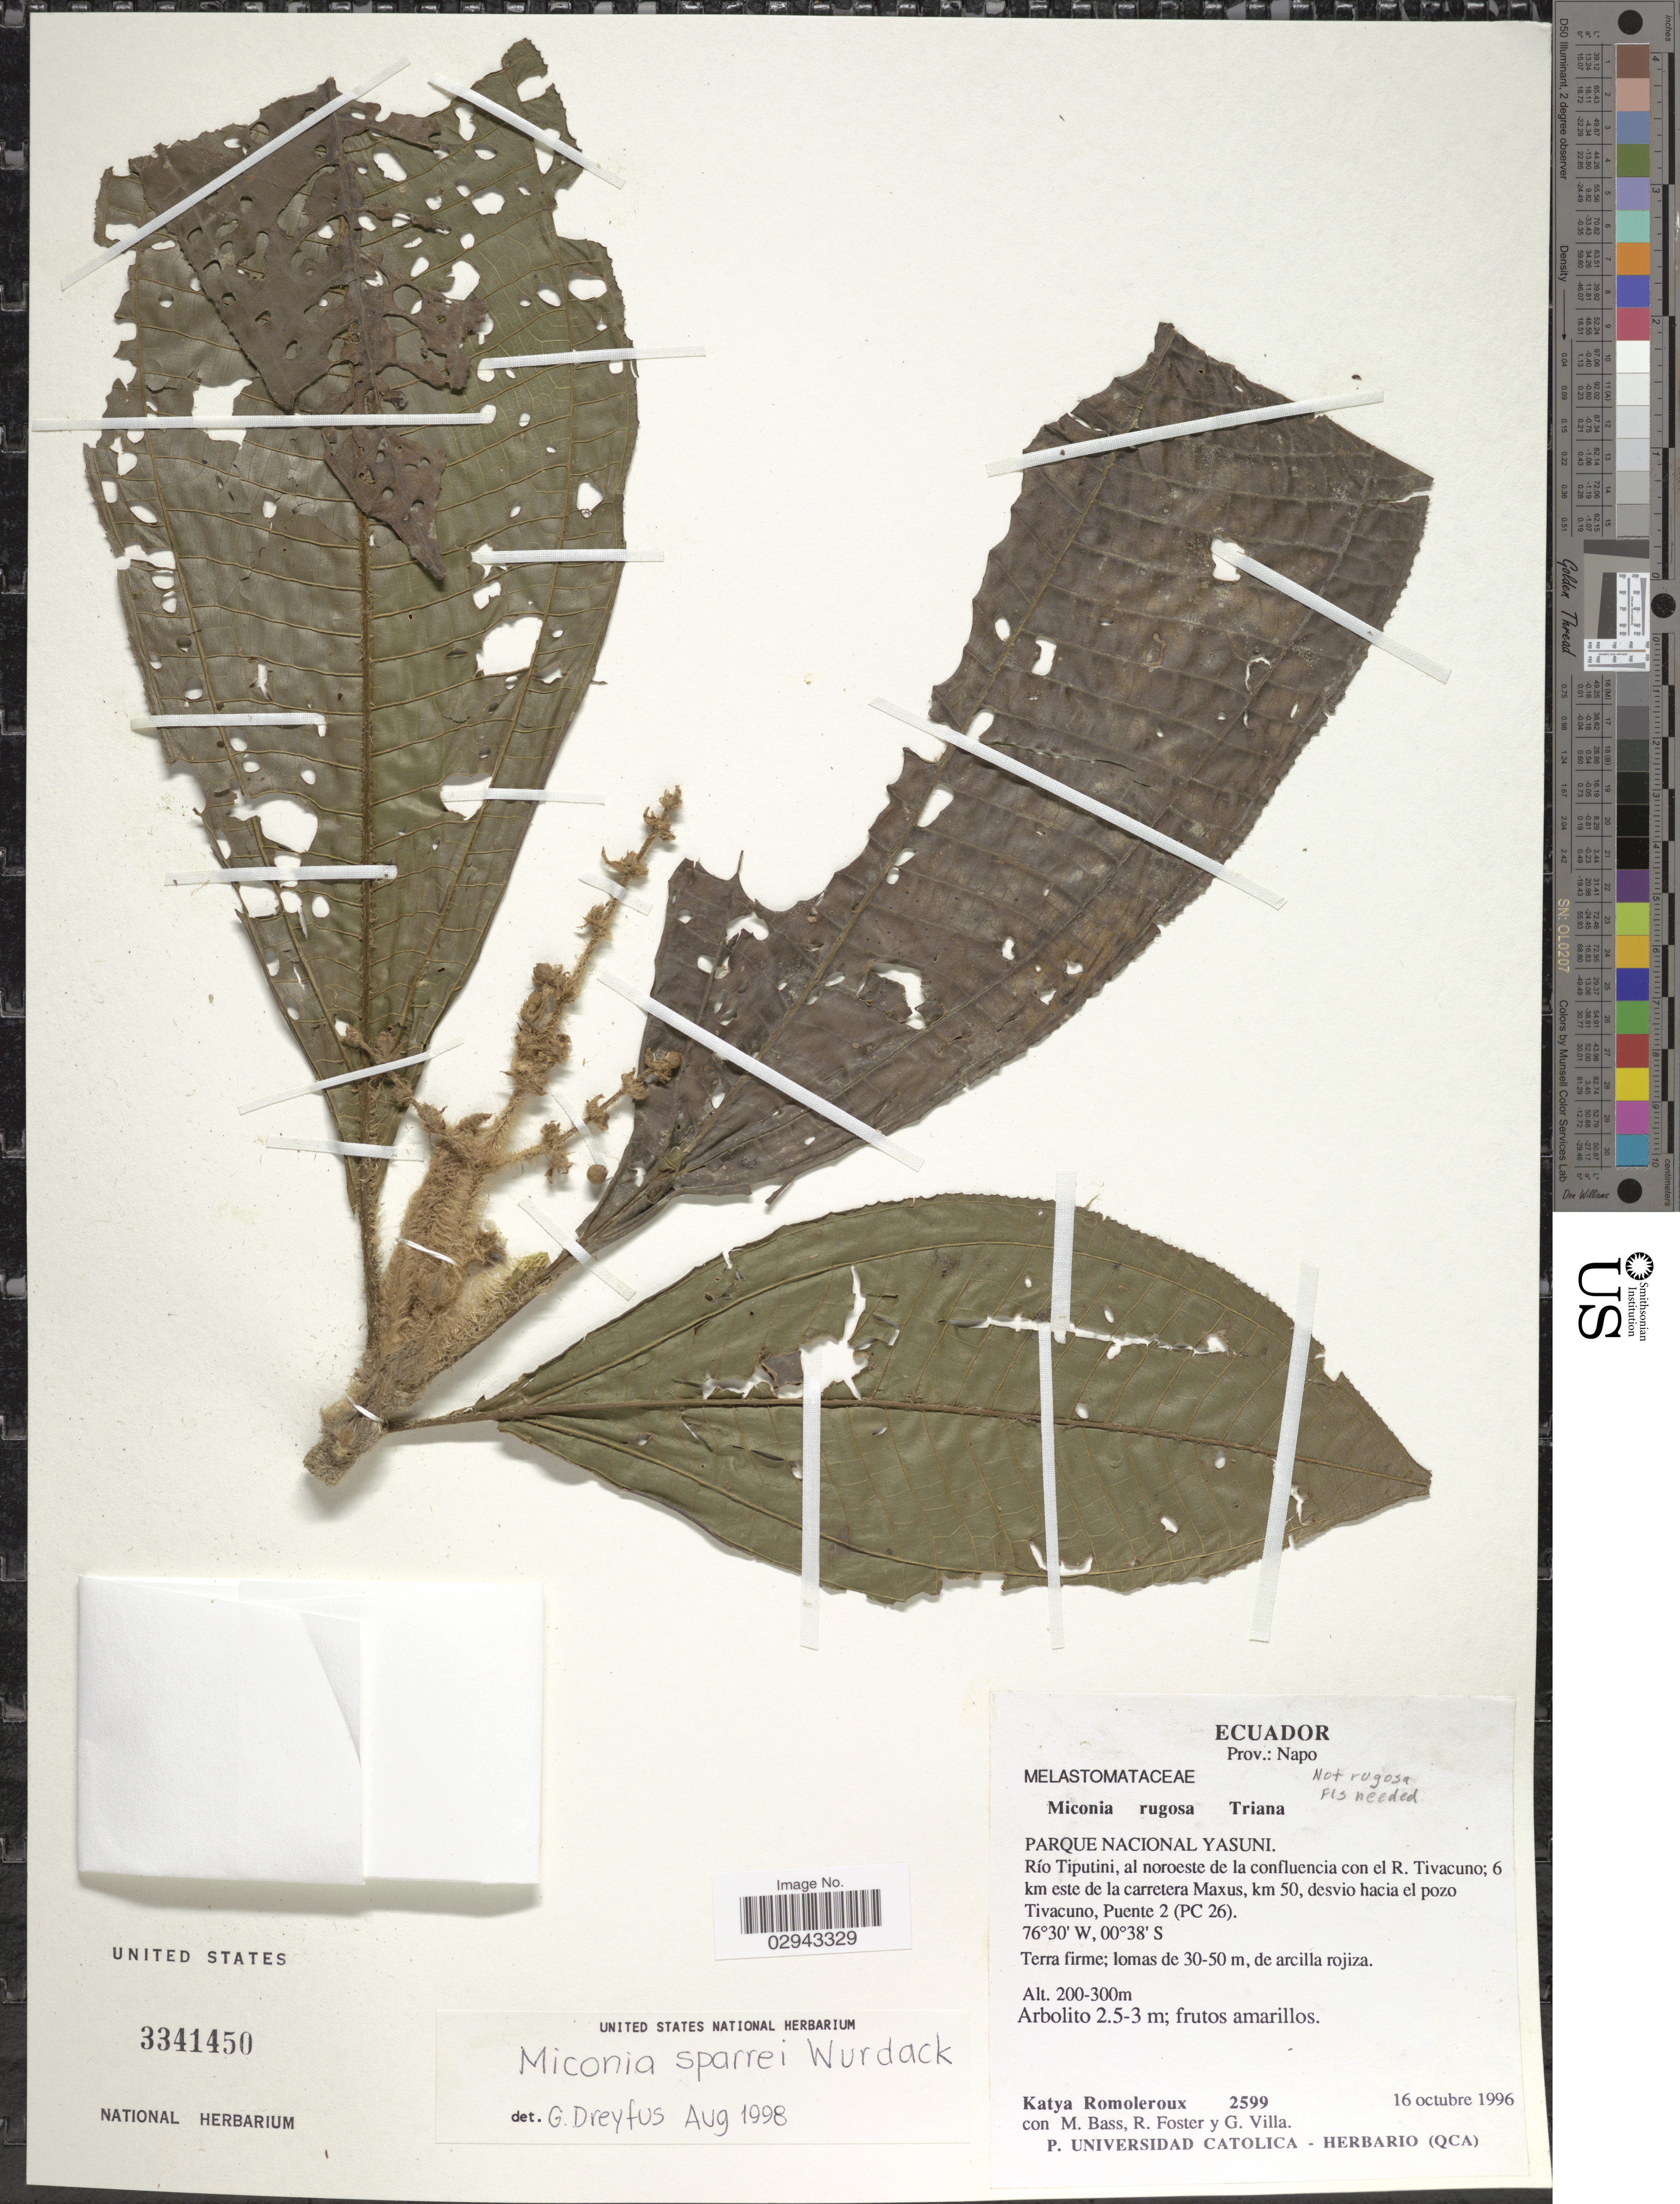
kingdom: Plantae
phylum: Tracheophyta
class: Magnoliopsida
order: Myrtales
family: Melastomataceae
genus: Miconia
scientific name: Miconia sparrei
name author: Wurdack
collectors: K. Romoleroux, M. Bass, R. Foster & G. Villa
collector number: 2599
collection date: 1996-10-16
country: Ecuador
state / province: Napo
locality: Parque Nacional Yasuni. Río Tiputini, al noroeste de la confluencia con el R. Tivacuno; 6 km este de la carretera Maxus, km 50, desvio hacia el pozo Tivacuno, Puente 2 (PC 26).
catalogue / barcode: US 3341450